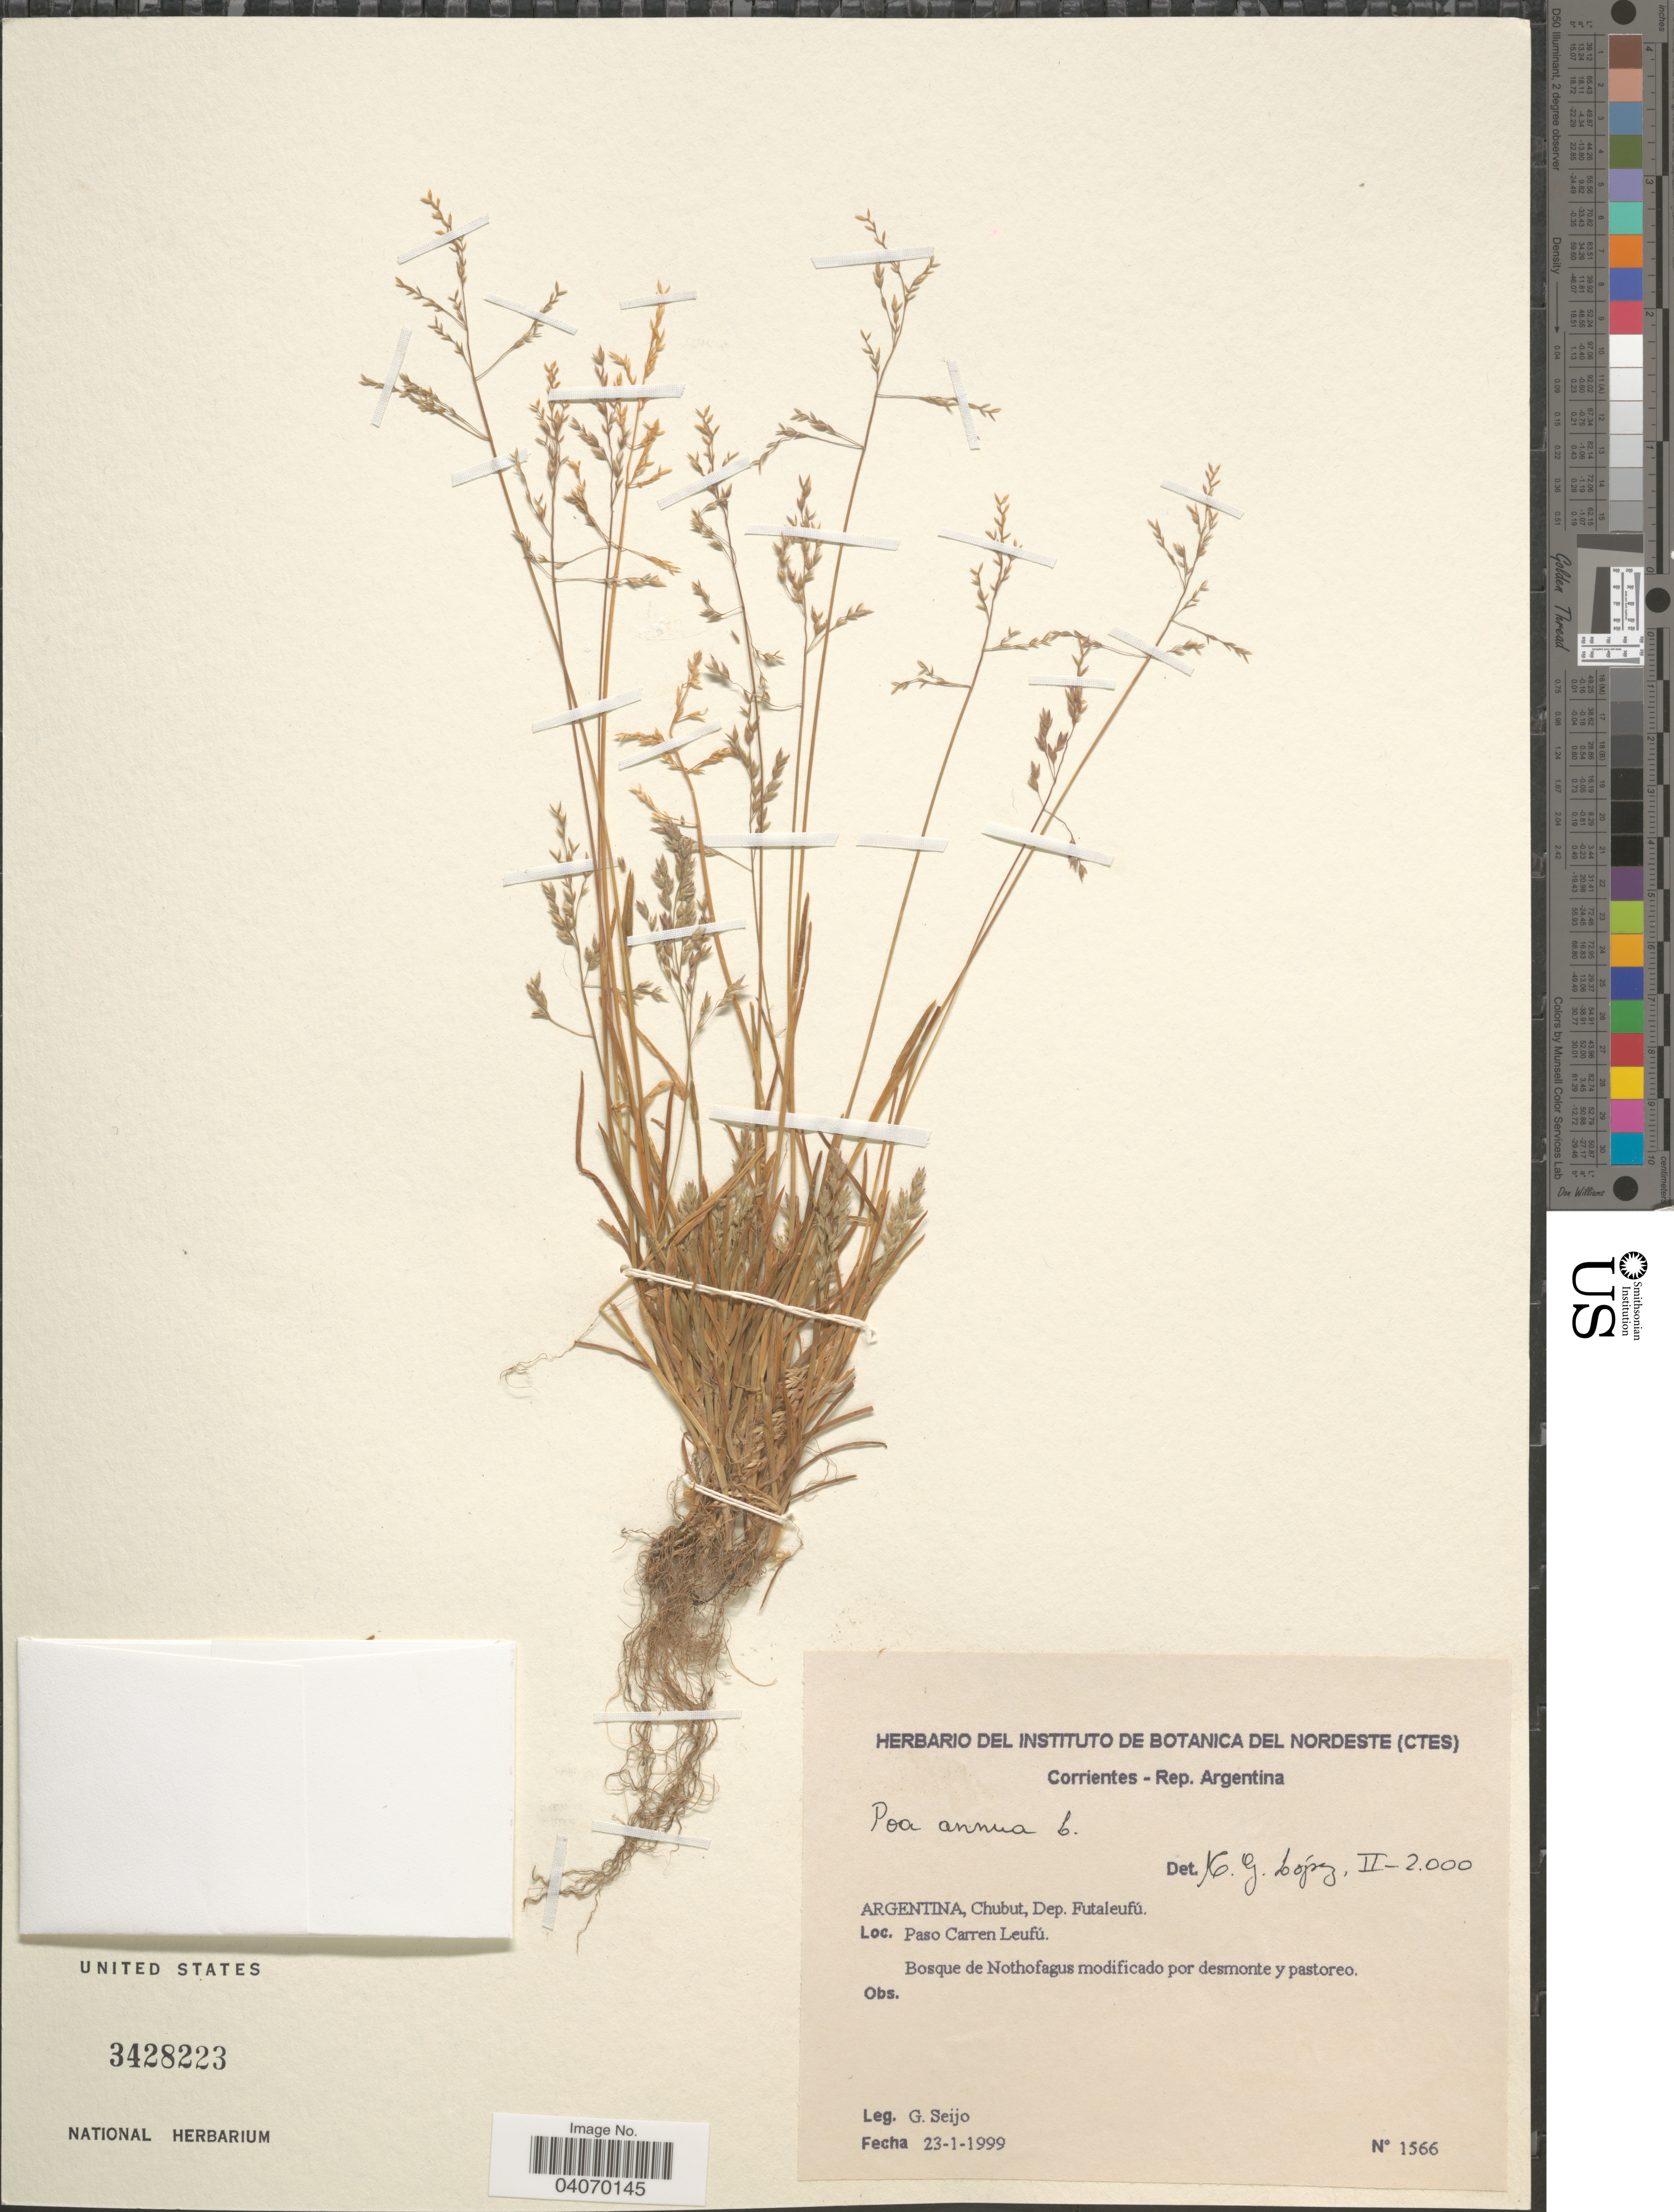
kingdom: Plantae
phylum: Tracheophyta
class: Liliopsida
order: Poales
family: Poaceae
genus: Poa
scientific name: Poa annua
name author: L.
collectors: G. Seijo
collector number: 1566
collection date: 1999-01-23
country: Argentina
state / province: Chubut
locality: Dep. Futaleufú. Paso Carren Leufú.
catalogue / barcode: US 3428223